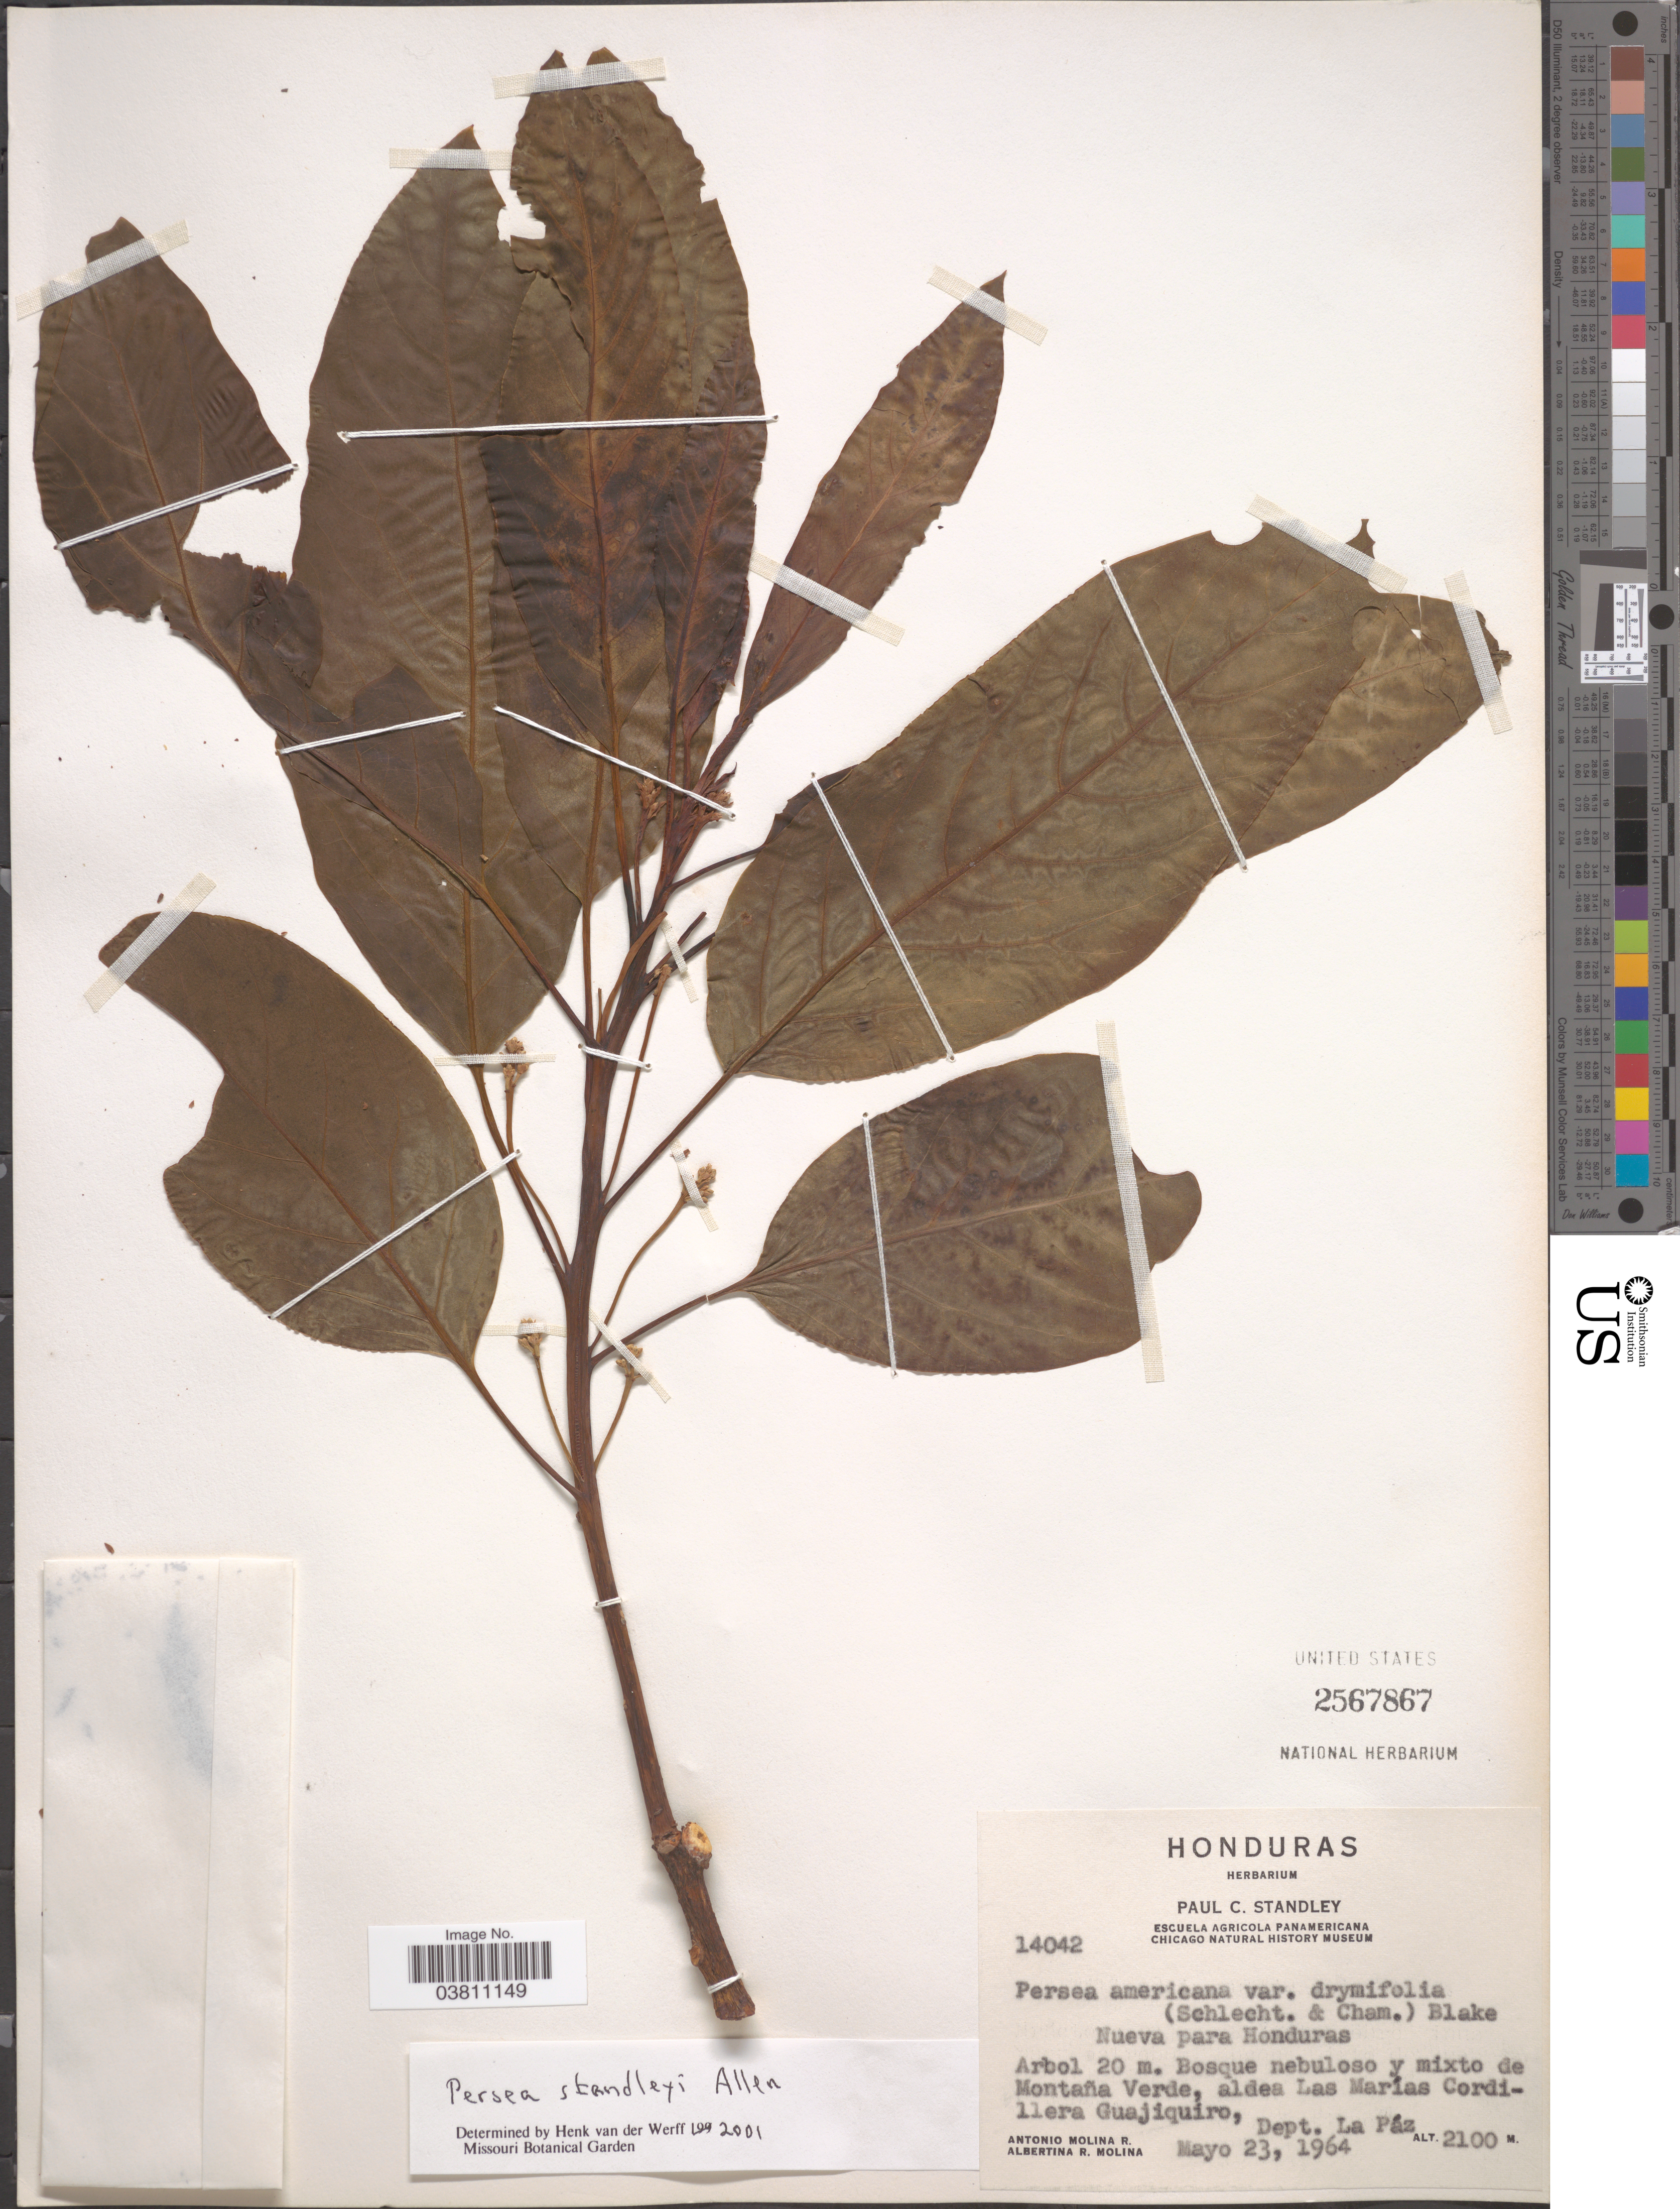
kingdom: Plantae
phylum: Tracheophyta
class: Magnoliopsida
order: Laurales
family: Lauraceae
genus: Persea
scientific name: Persea standleyi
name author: C.K. Allen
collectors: A. Molina R. & A. R. Molina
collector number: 14042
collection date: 1964-05-23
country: Honduras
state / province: La Paz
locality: Montaña Verde, aldea Las Marías Cordillera Guajiquiro, Dept. La Páz.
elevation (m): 2100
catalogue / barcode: US 2567867